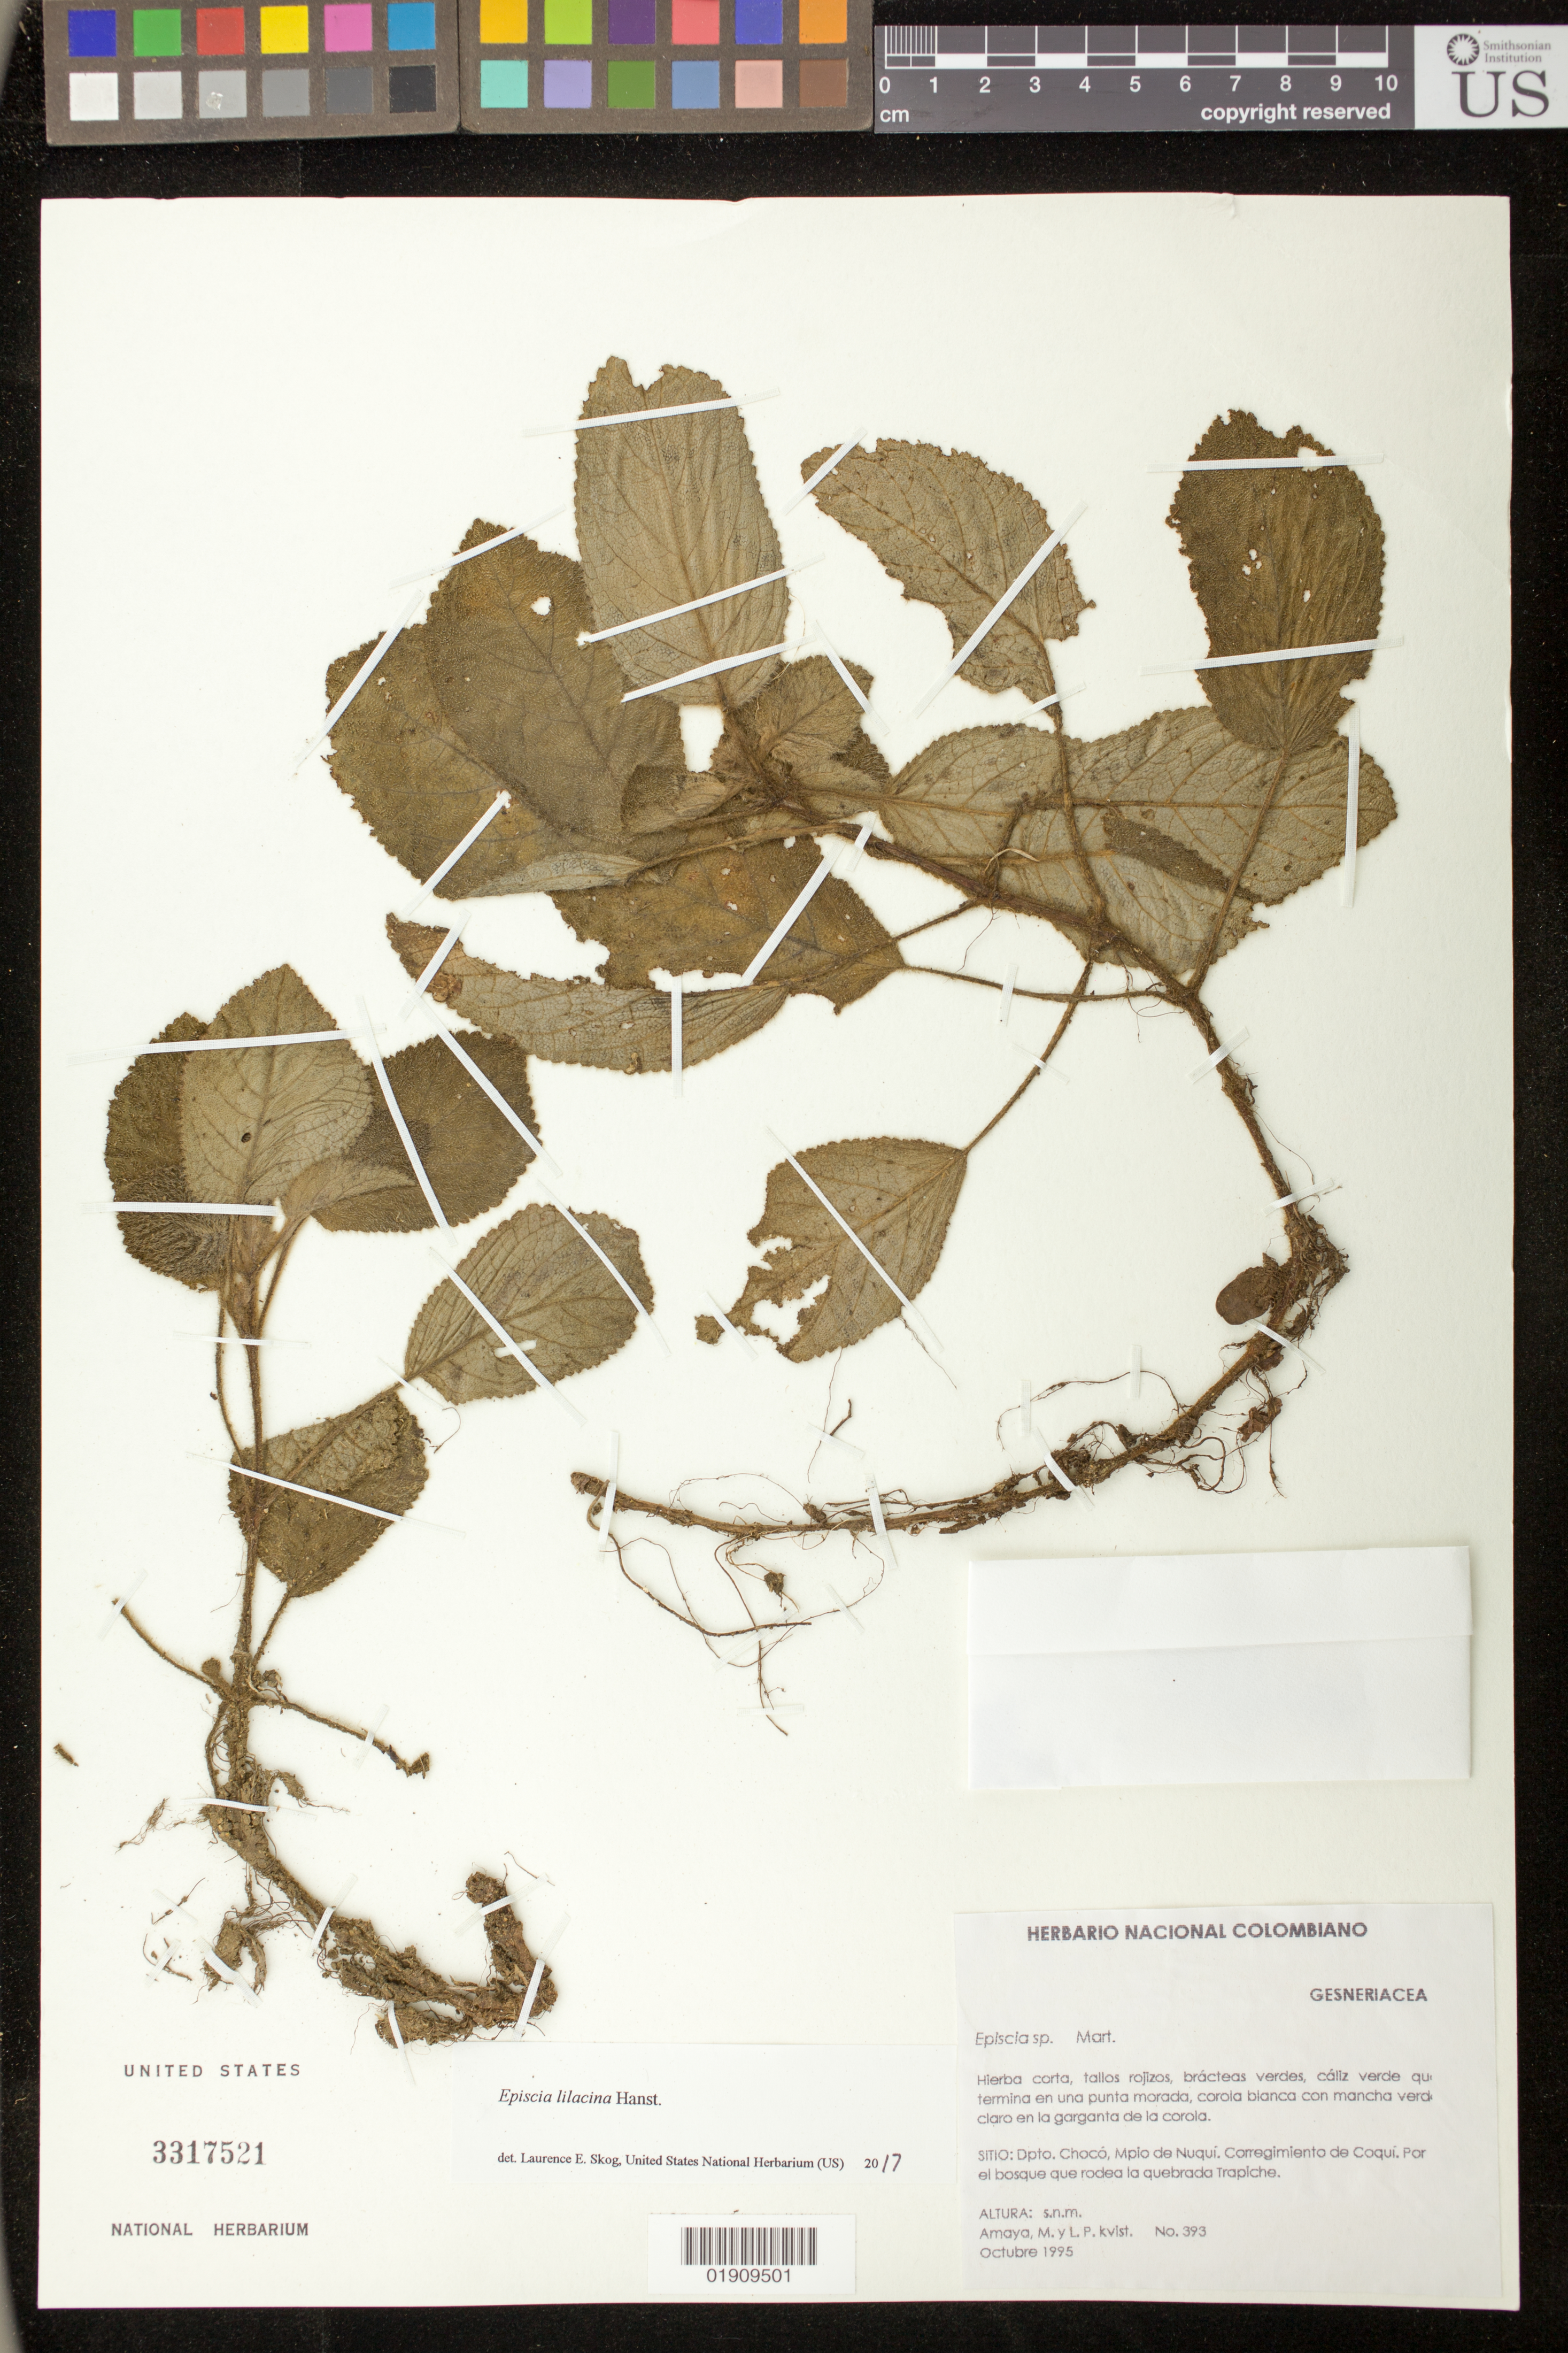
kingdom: Plantae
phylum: Tracheophyta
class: Magnoliopsida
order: Lamiales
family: Gesneriaceae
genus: Episcia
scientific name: Episcia lilacina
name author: Hanst.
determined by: Skog, Laurence E.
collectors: M. Amaya & L. P. Kvist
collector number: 393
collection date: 1995-10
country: Colombia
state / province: Chocó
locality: Dpto. Choco, Mpio de Nuqui, Corregimiento de Coqui. Por el bosque que rodea la quebrada Trapiche.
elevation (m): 0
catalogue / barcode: US 3317521